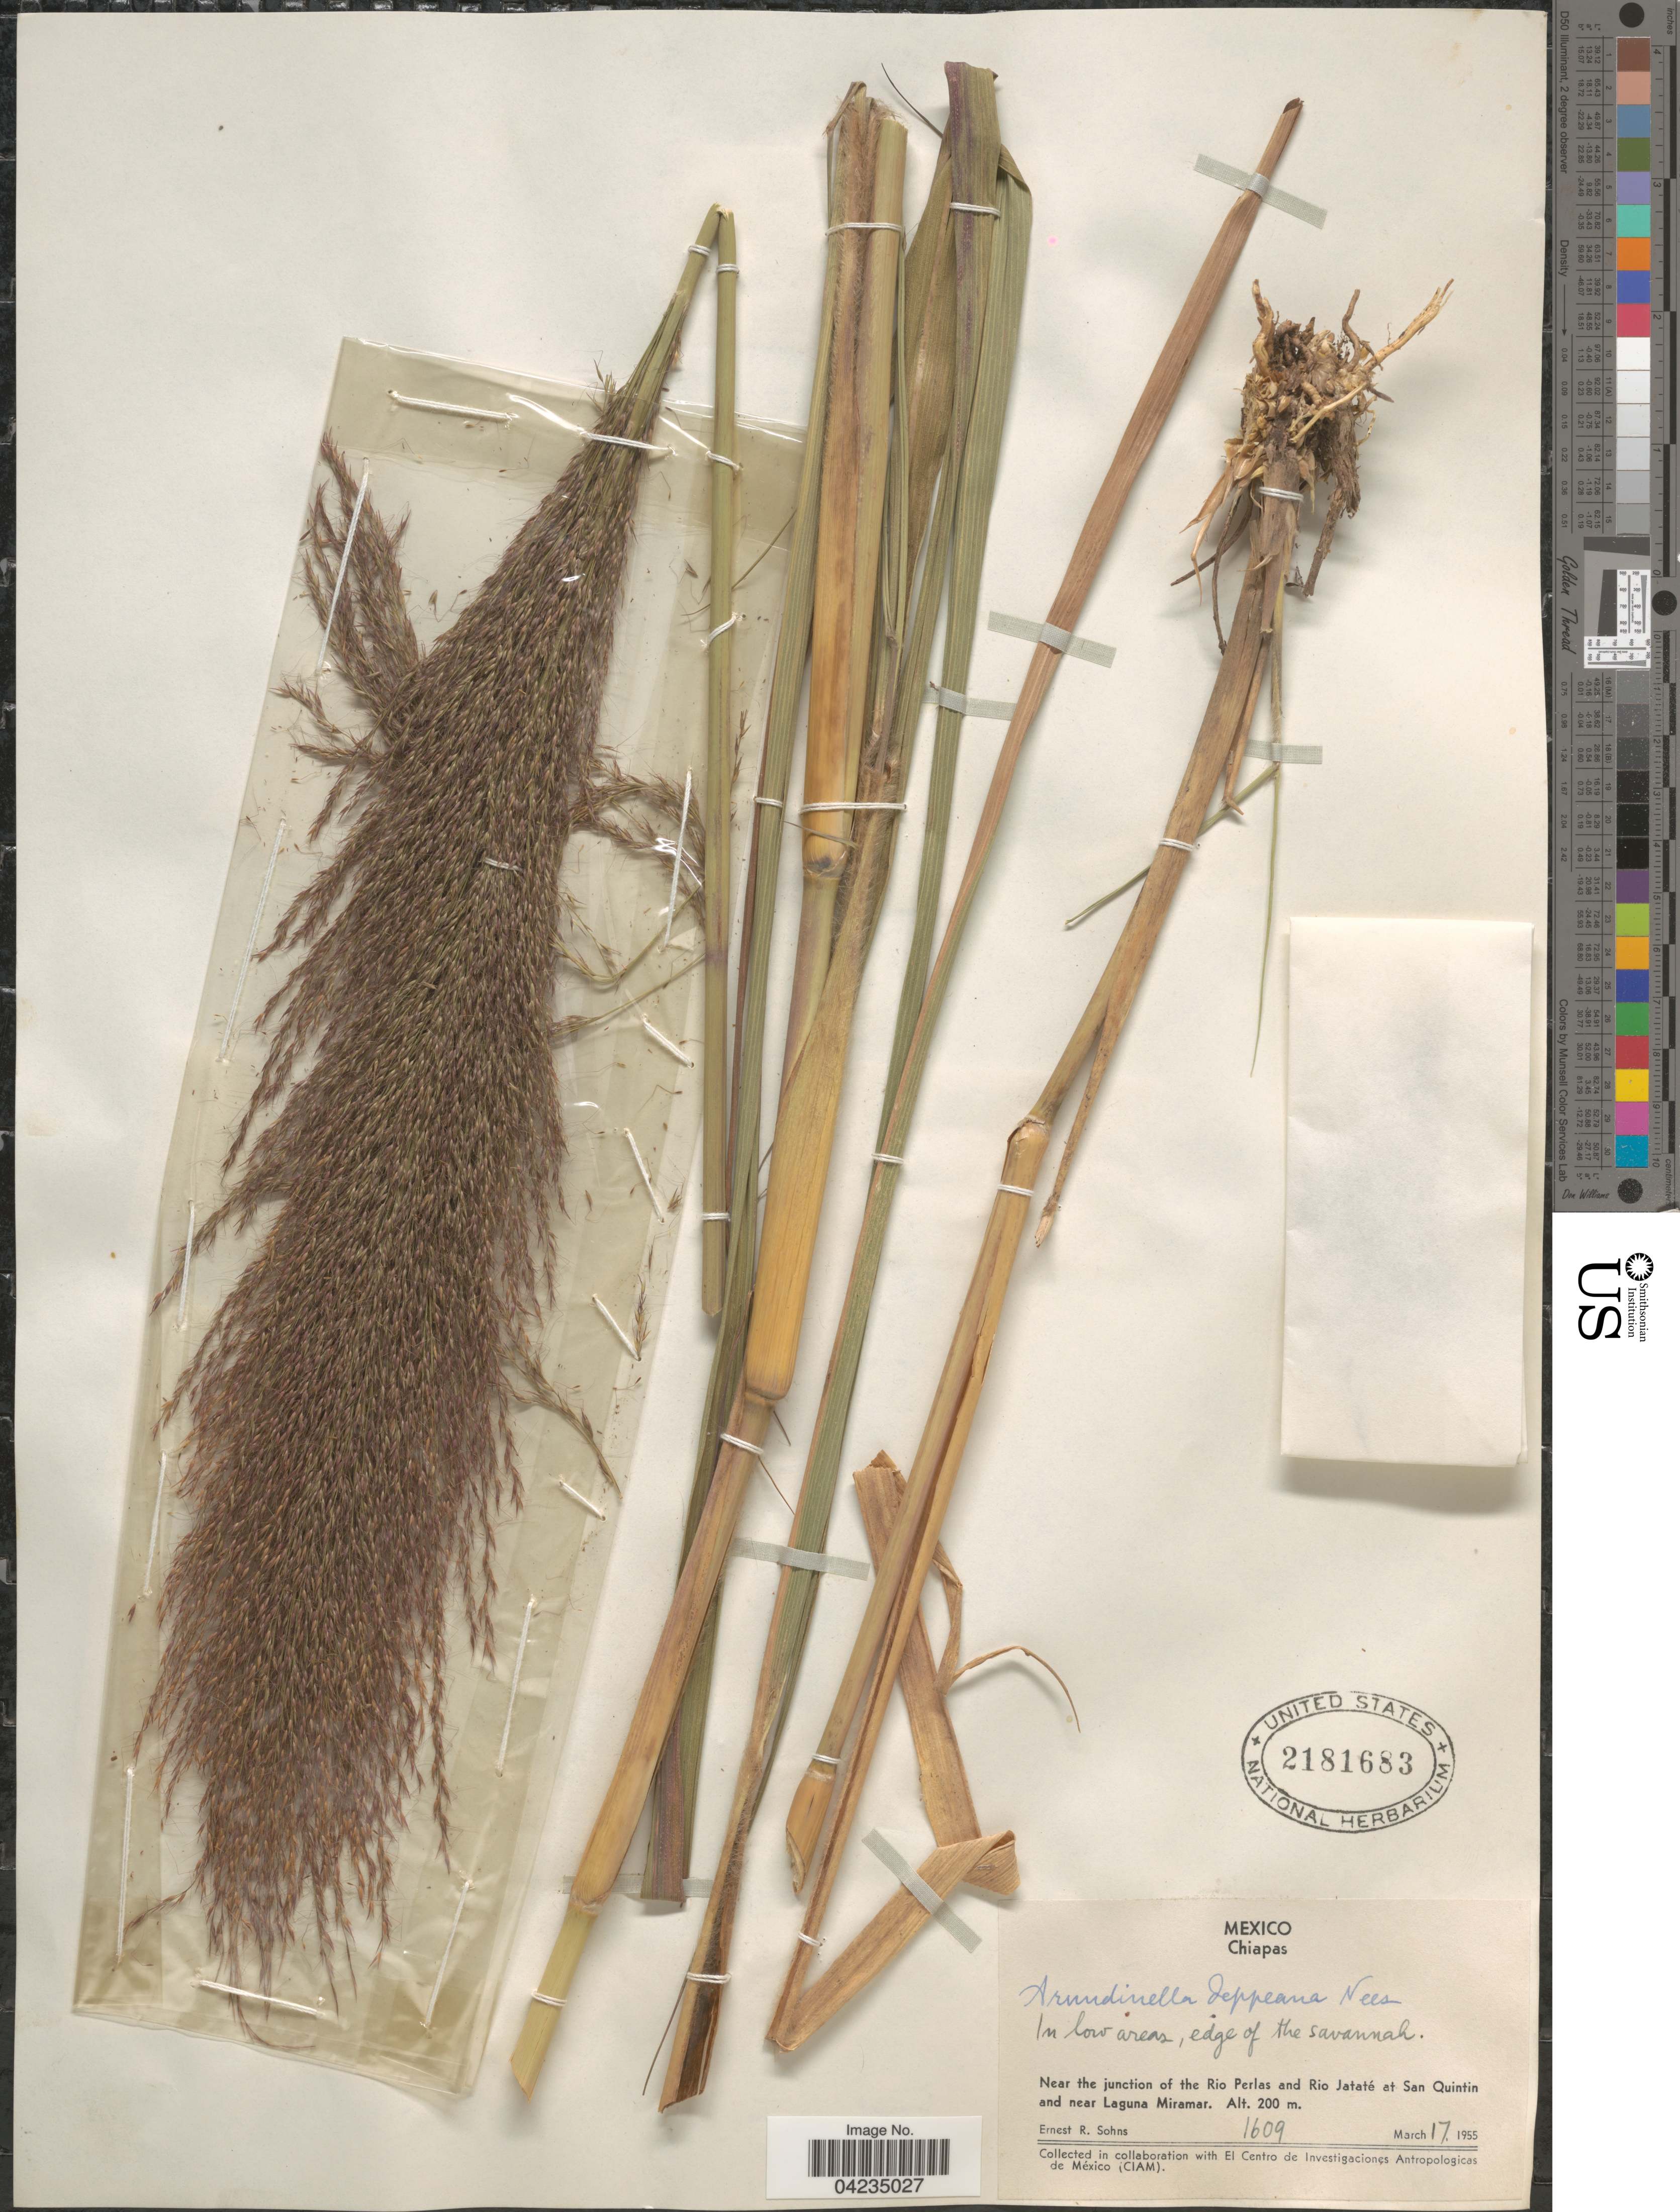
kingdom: Plantae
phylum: Tracheophyta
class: Liliopsida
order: Poales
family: Poaceae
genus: Arundinella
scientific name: Arundinella deppeana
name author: Nees ex Steud.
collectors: E. R. Sohns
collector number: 1609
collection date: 1955-03-17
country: Mexico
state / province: Chiapas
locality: Near the junction of the Rio Perlas and Rio Jataté at San Quintin and near Laguna Miramar.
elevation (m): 200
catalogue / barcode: US 2181683